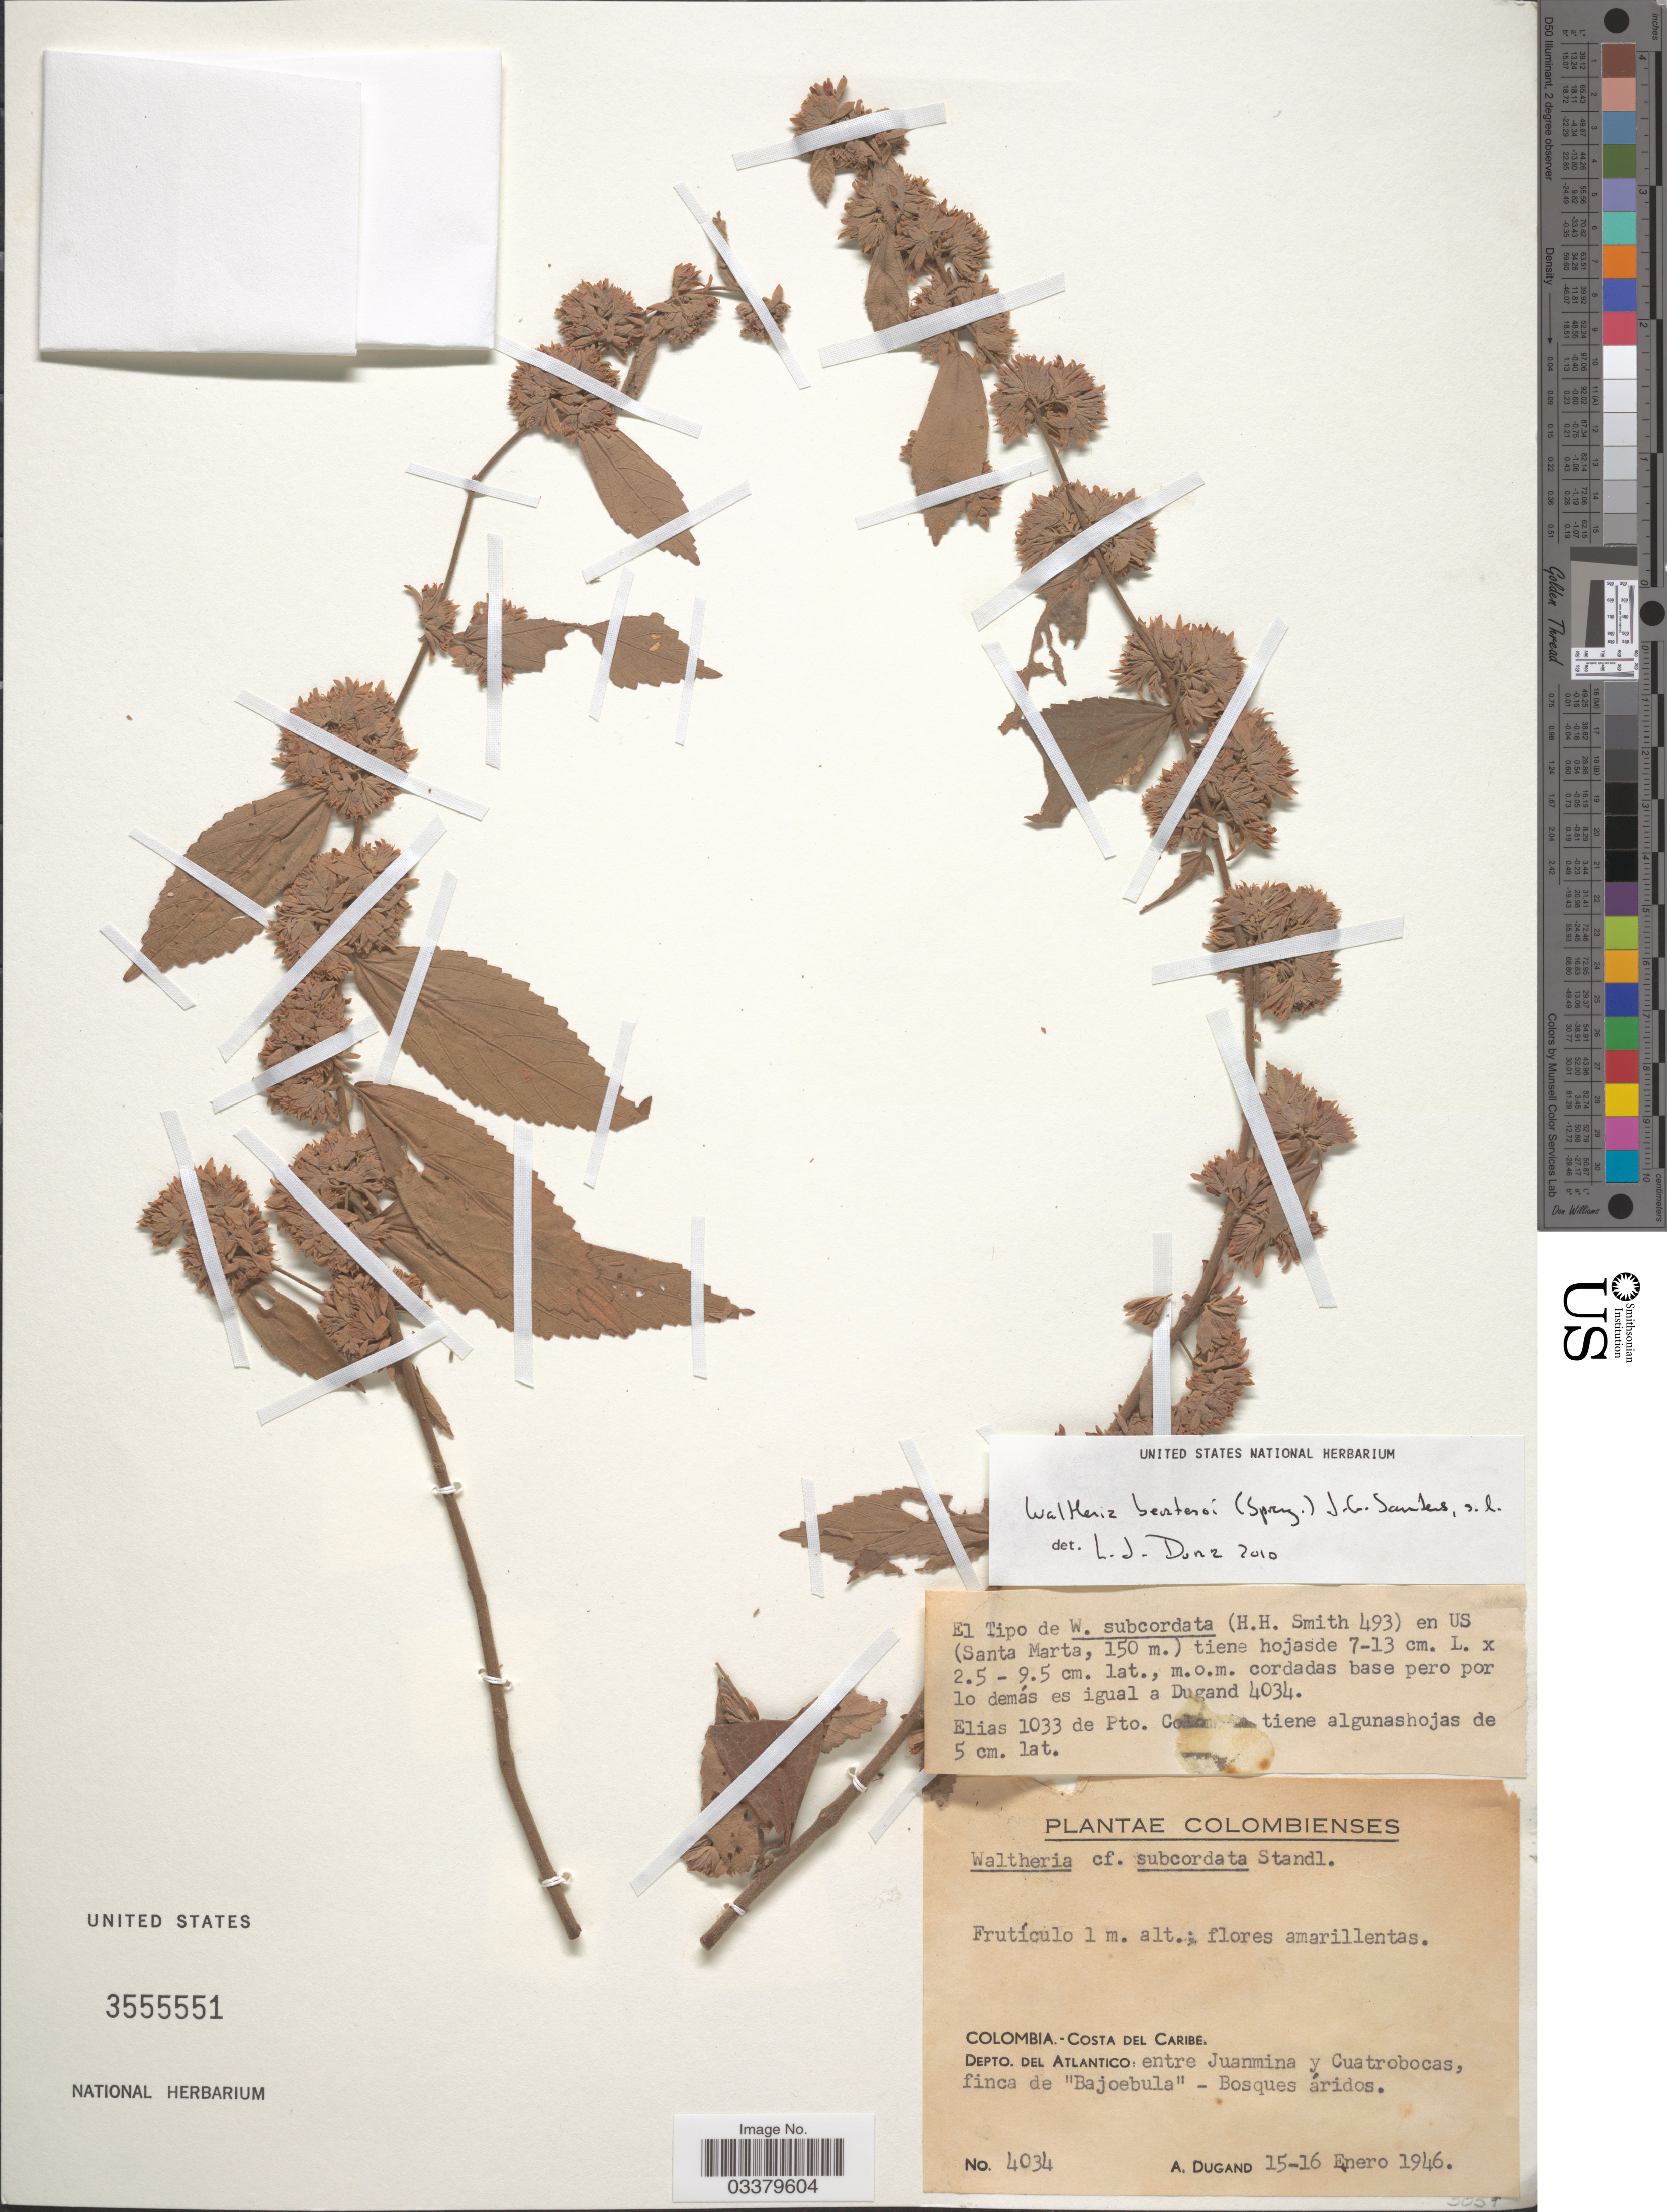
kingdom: Plantae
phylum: Tracheophyta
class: Magnoliopsida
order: Malvales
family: Malvaceae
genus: Waltheria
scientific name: Waltheria berteroi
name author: (Spreng.) J.G. Saunders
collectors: A. Dugand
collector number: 4034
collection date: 1946-01-15/1946-01-16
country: Colombia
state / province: Atlántico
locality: Costa del Caribe. Depto. del Atlantico: entre Juanmina y Cuatrobocas, finca de "Bajoebula".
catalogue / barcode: US 3555551